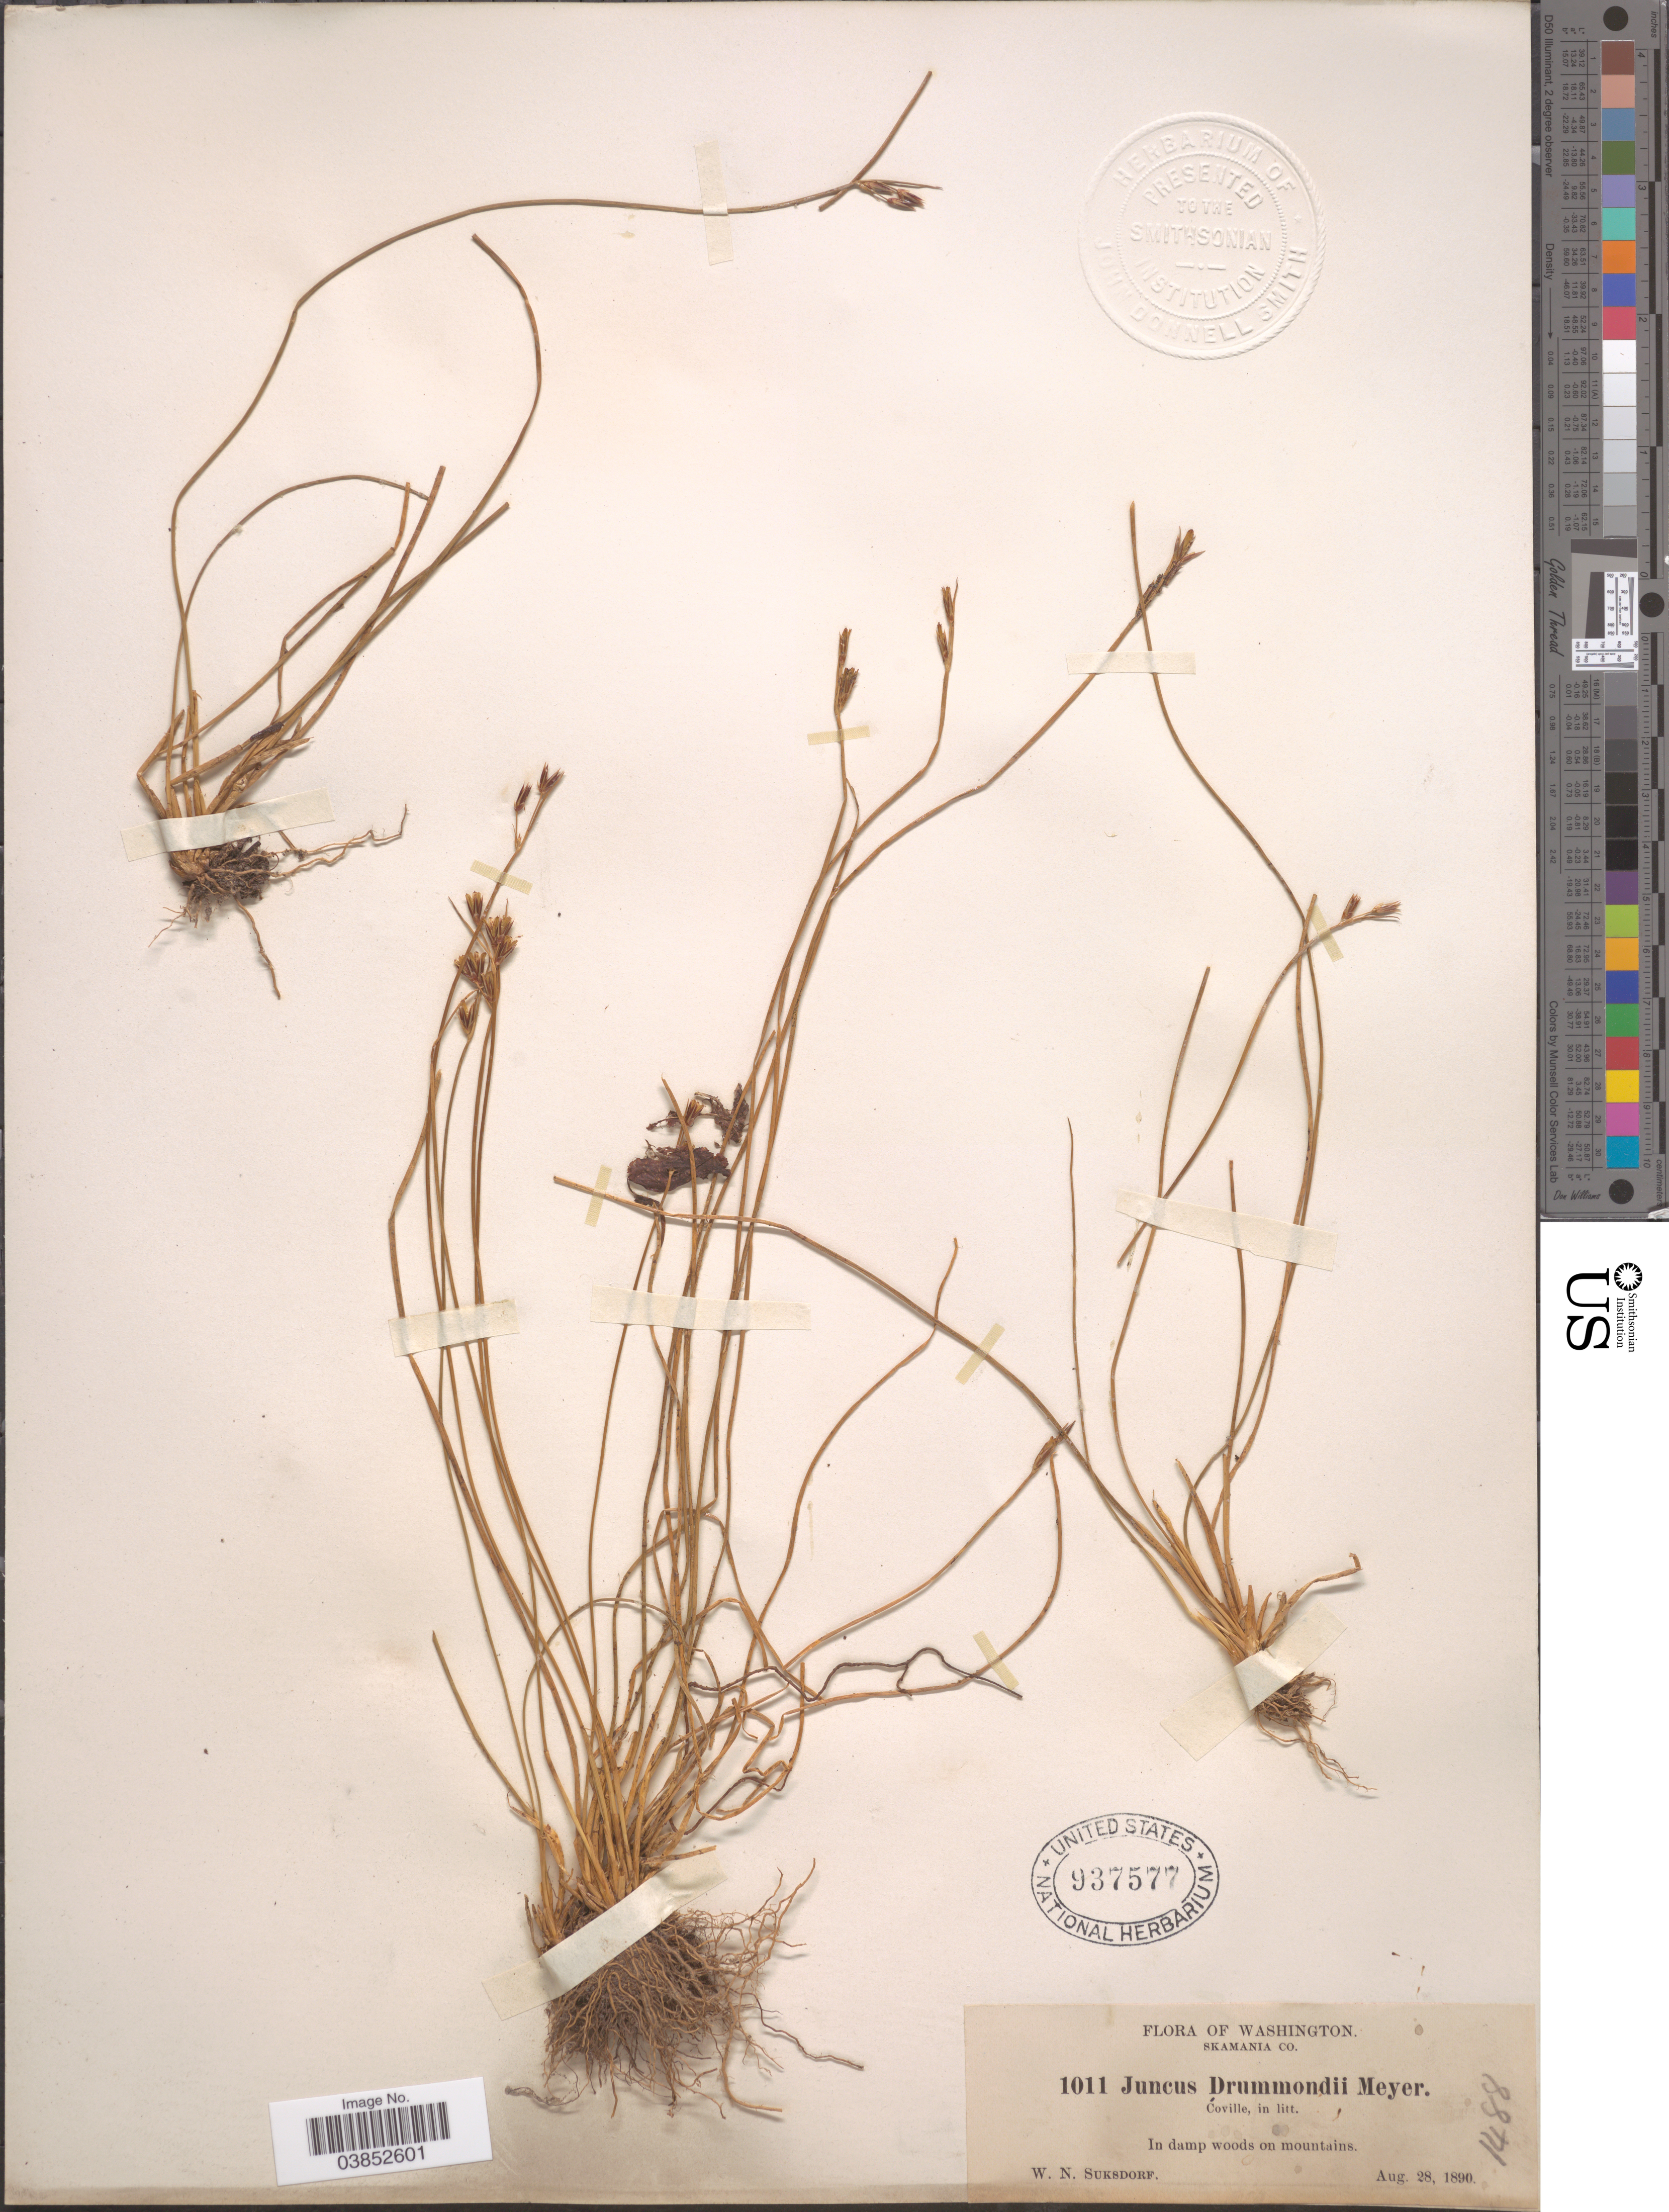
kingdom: Plantae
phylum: Tracheophyta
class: Liliopsida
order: Poales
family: Juncaceae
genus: Juncus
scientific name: Juncus drummondii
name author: E. Mey.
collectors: W. N. Suksdorf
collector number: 1011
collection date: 1890-08-28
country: United States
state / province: Washington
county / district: Skamania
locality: Skamania Co.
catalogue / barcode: US 937577